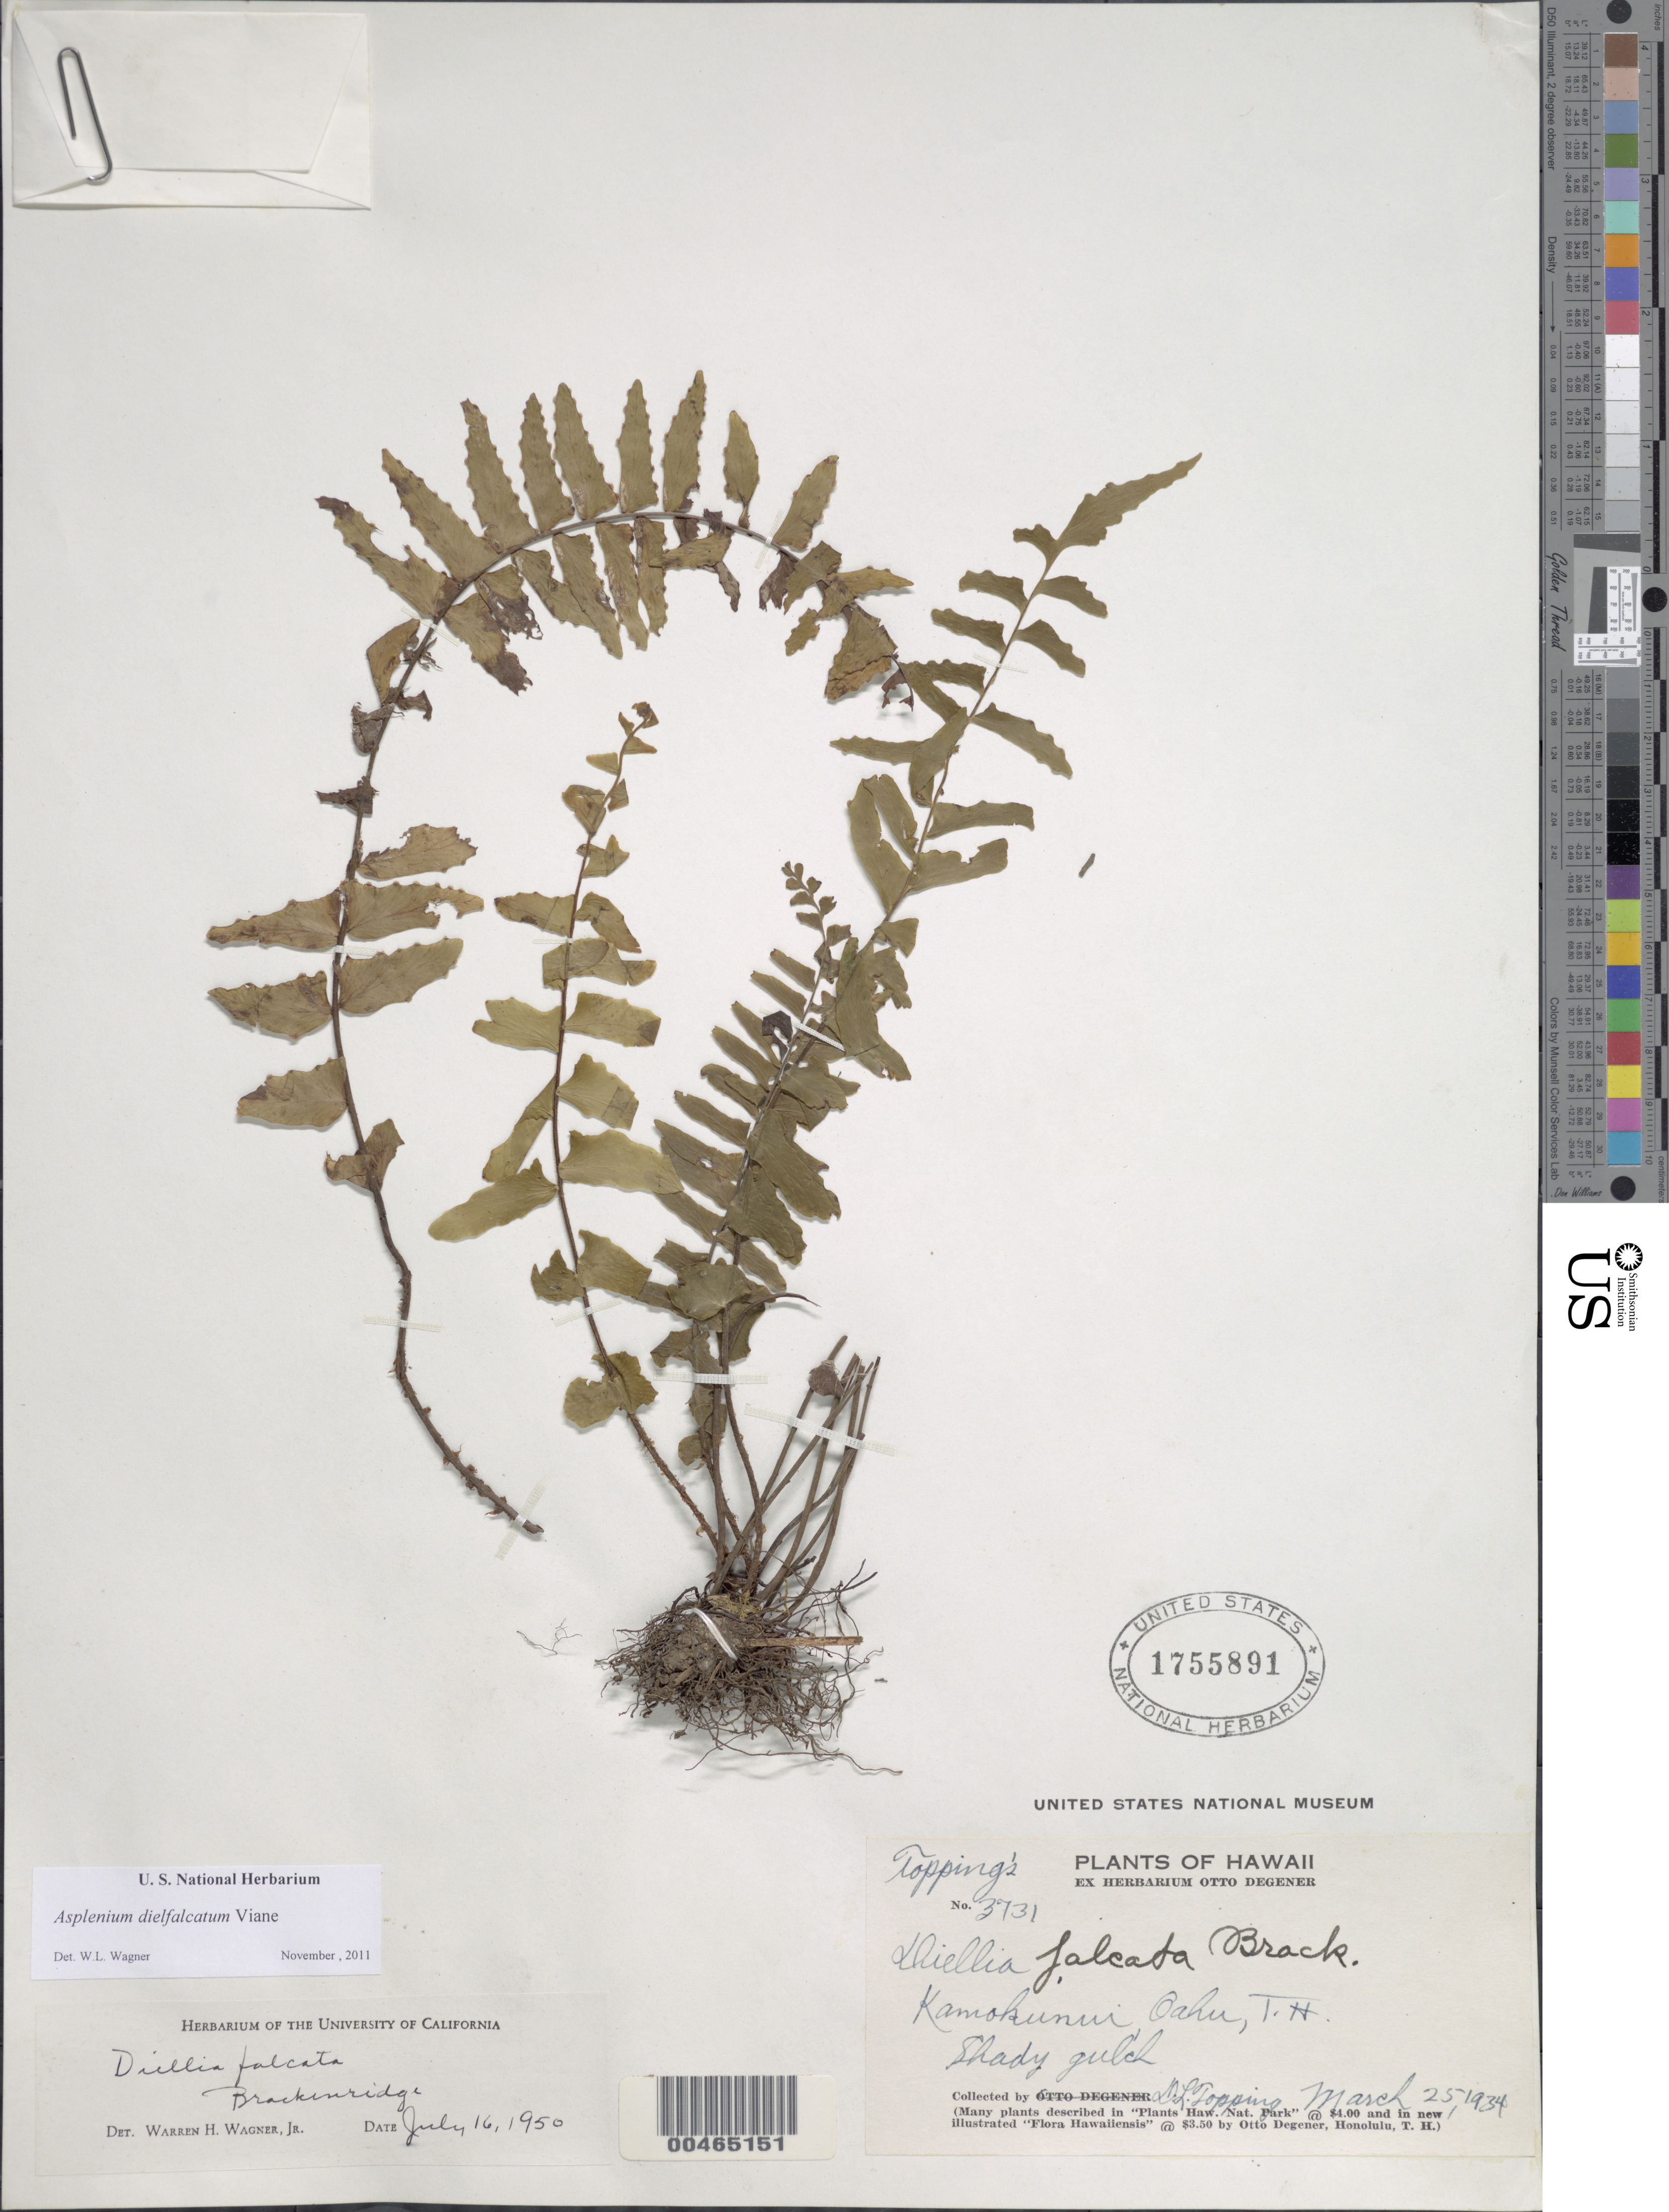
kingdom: Plantae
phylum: Tracheophyta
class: Polypodiopsida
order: Polypodiales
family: Aspleniaceae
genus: Asplenium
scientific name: Asplenium dielfalcatum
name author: Viane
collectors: D. L. Topping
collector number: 3731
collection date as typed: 25 Mar 1934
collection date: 1934-03-25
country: United States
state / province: Hawaii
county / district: Honolulu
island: Oahu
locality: Kamokunui, Oahu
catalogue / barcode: US 1755891